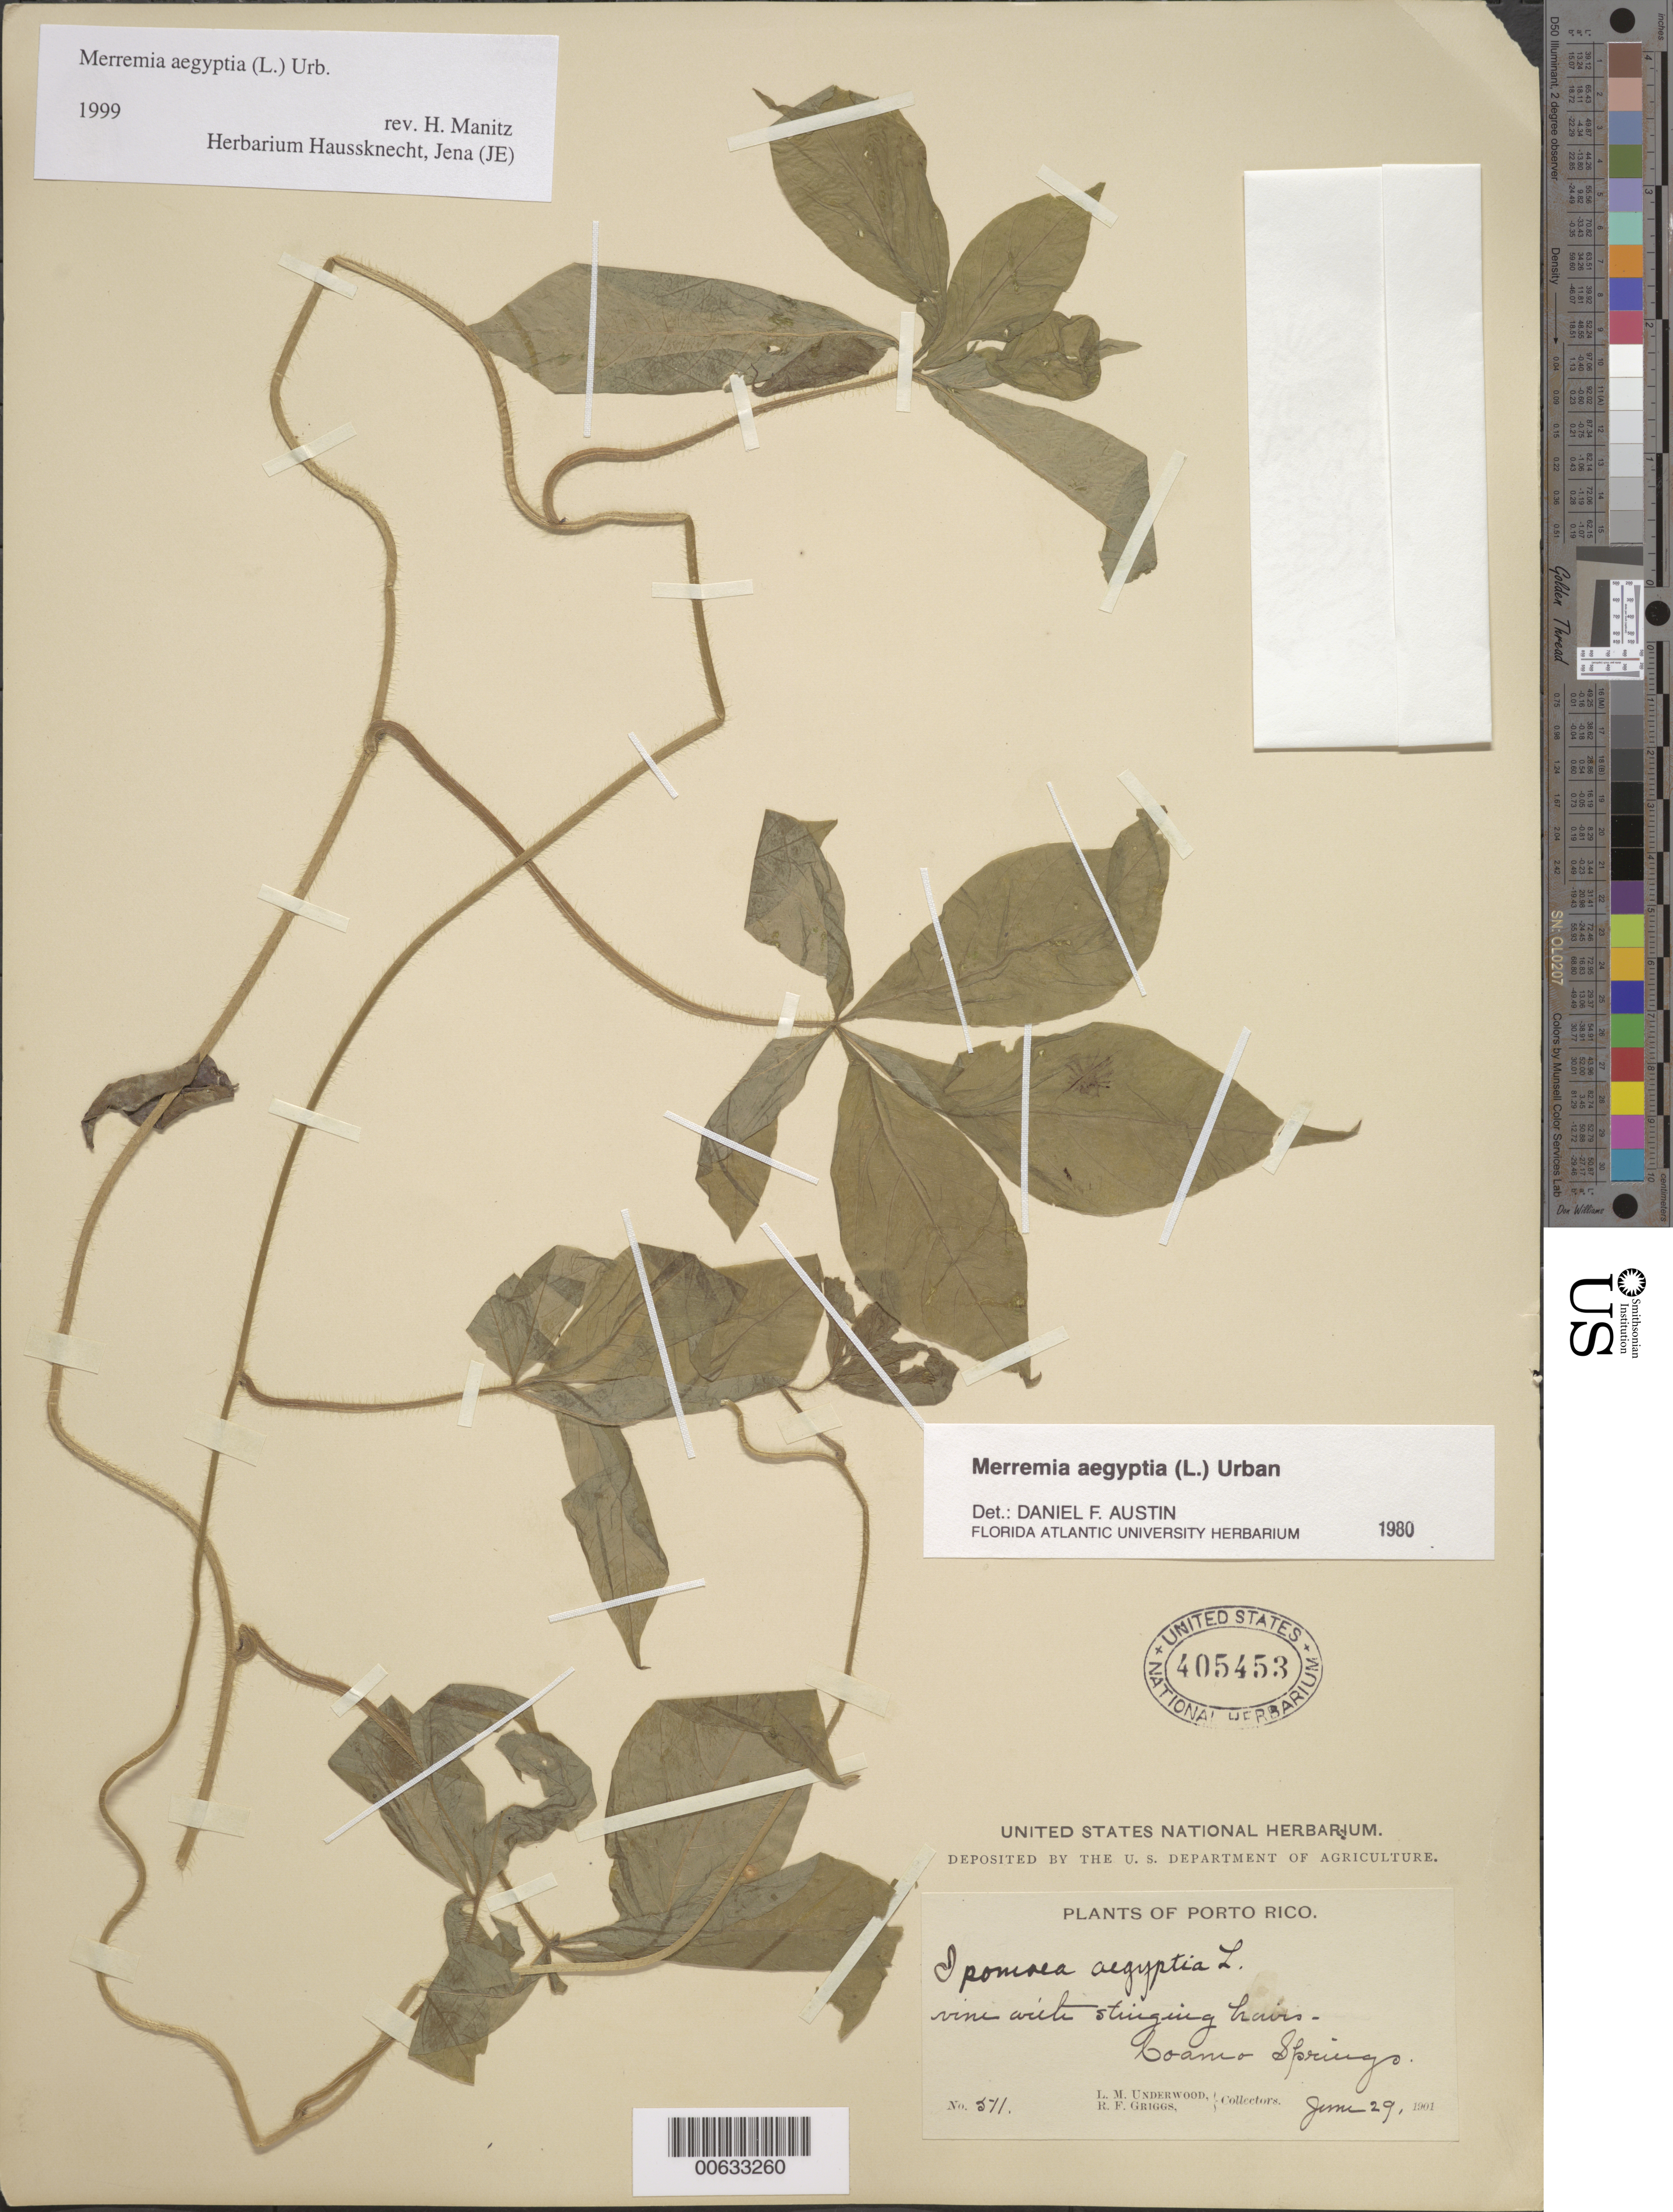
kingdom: Plantae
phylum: Tracheophyta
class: Magnoliopsida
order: Solanales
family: Convolvulaceae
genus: Distimake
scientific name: Distimake aegyptius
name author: (L.) A. R. Simões & Staples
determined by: Strong, Mark T., (BOT), Smithsonian Institution - National Museum of Natural History (UNITED STATES)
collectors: L. M. Underwood & R. F. Griggs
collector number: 511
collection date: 1901-06-29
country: Puerto Rico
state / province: Coamo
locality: Porto Rico, Coamo Springs.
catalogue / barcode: US 405453